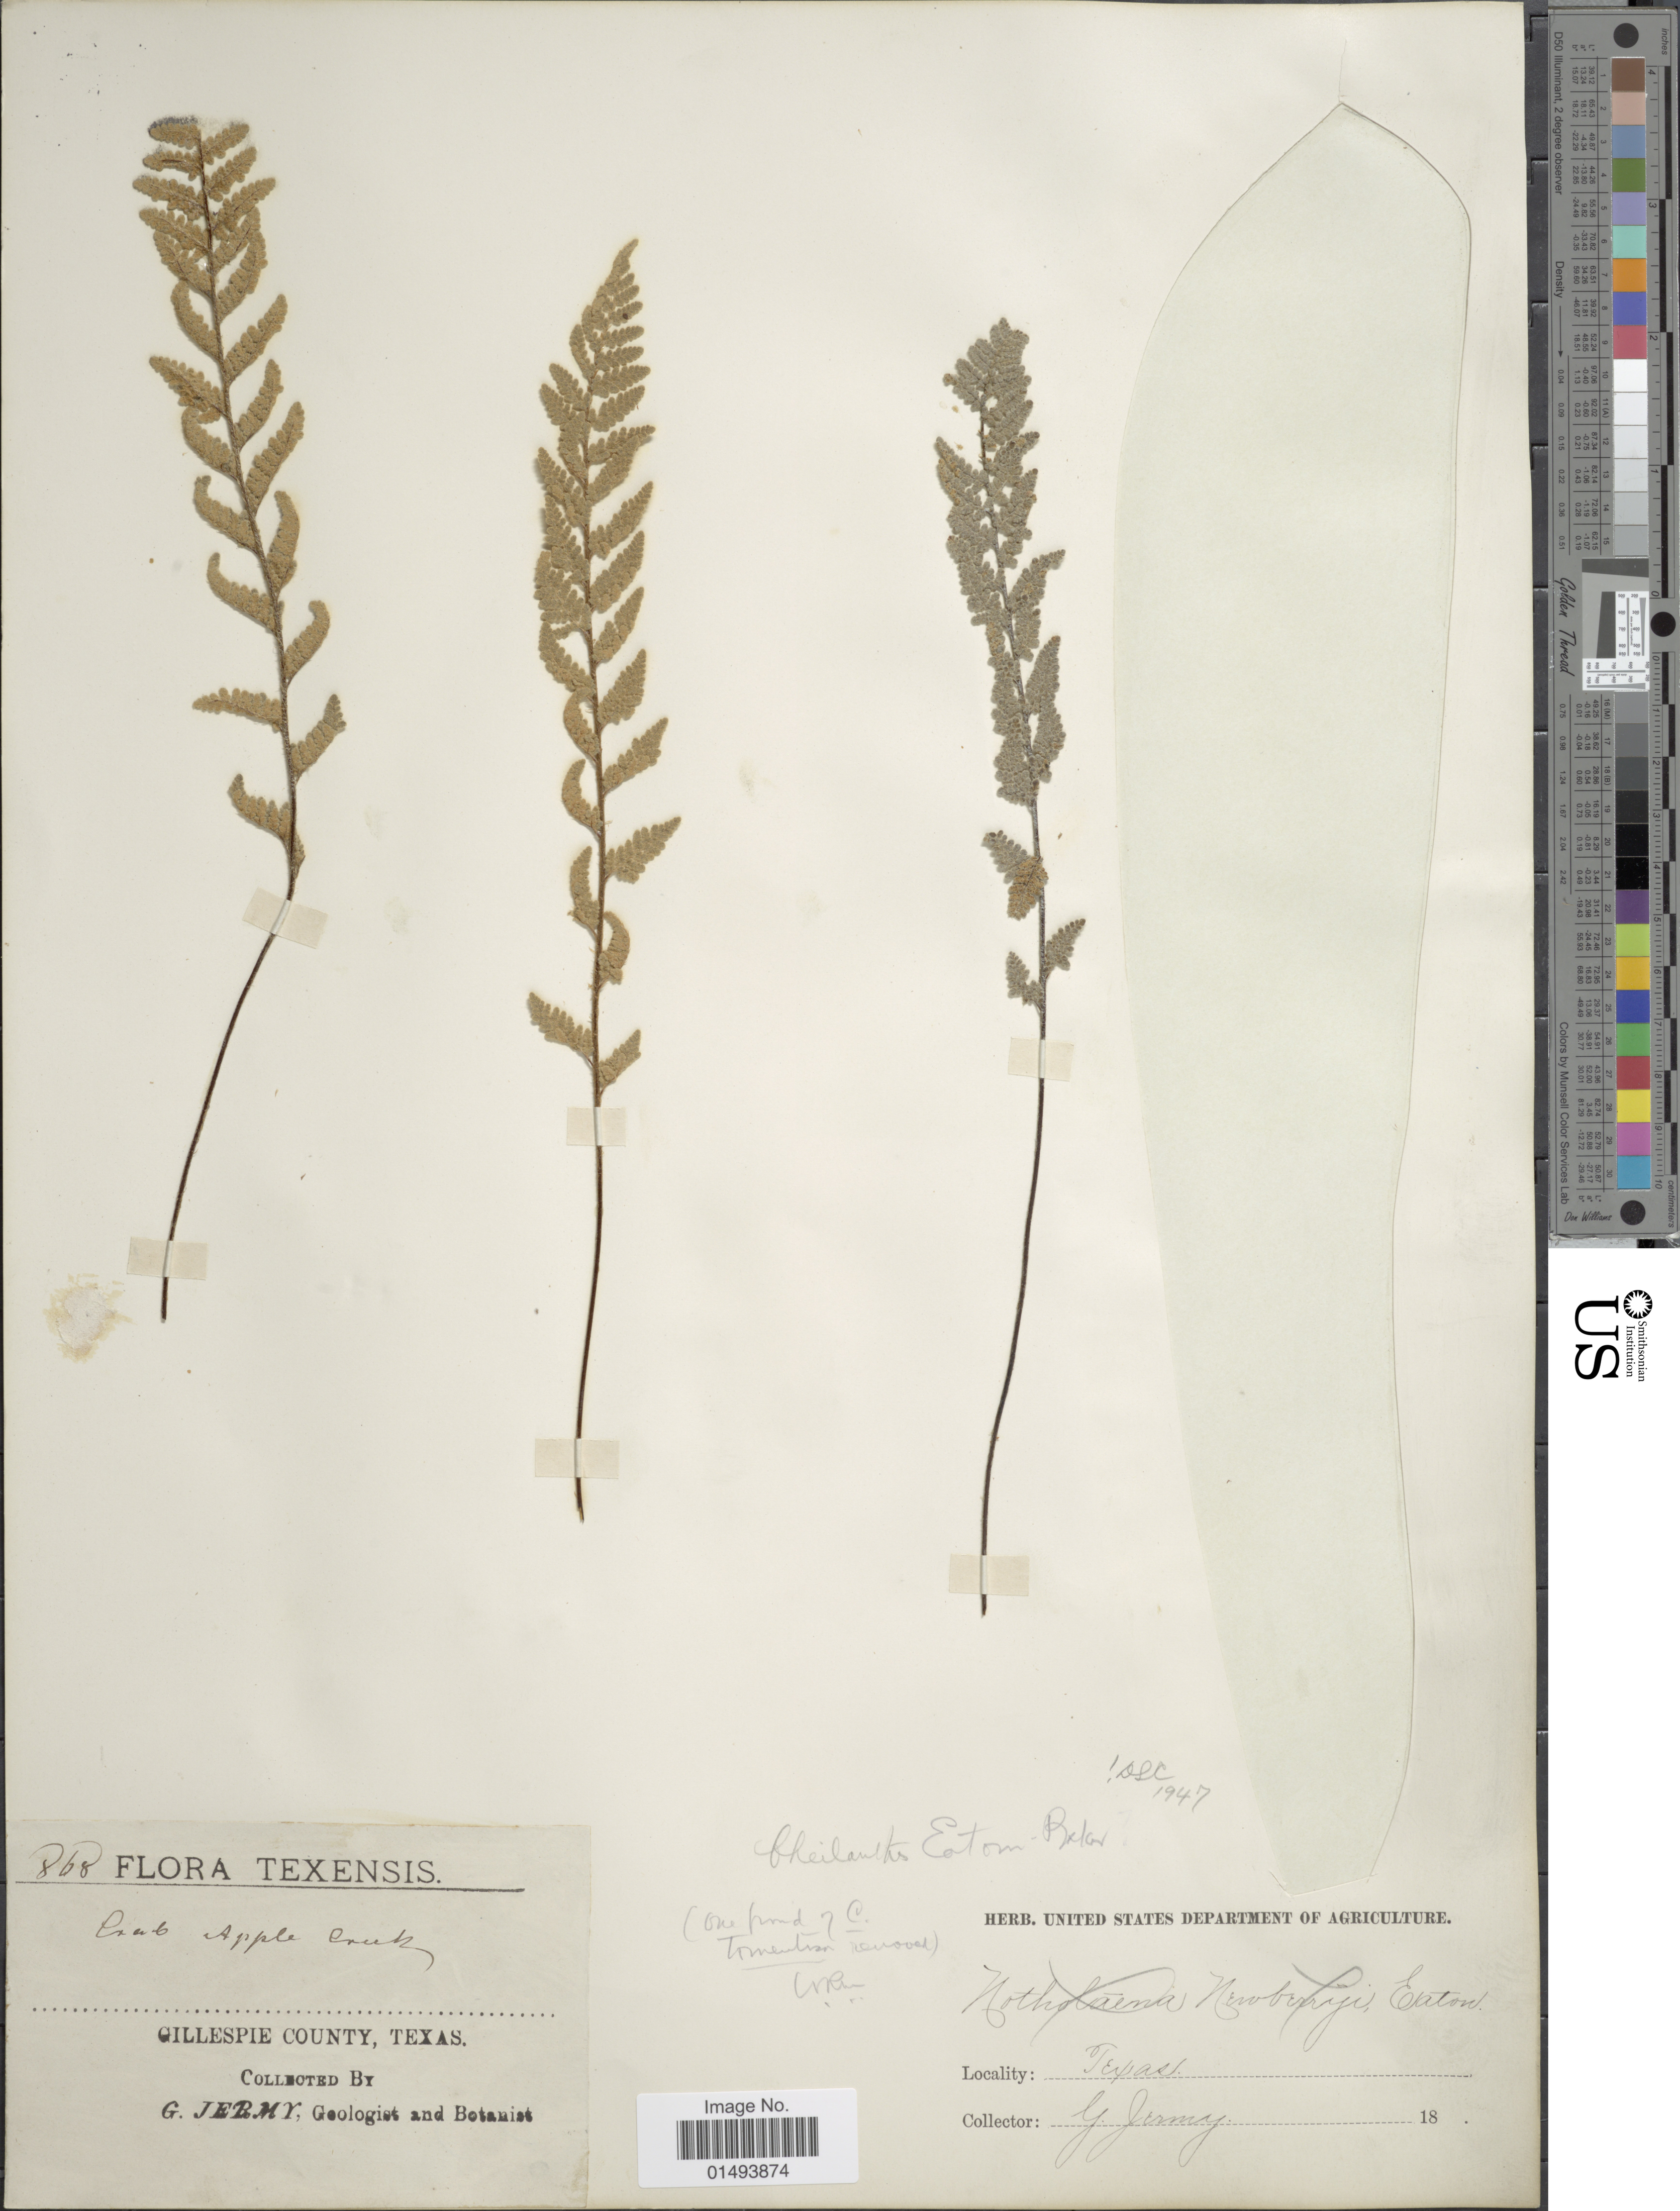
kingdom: Plantae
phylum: Tracheophyta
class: Polypodiopsida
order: Polypodiales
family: Pteridaceae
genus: Myriopteris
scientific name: Myriopteris rufa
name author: Fée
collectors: G. Jermy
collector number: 868*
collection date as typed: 18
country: United States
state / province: Texas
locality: Flora Texensis, Gillespie County